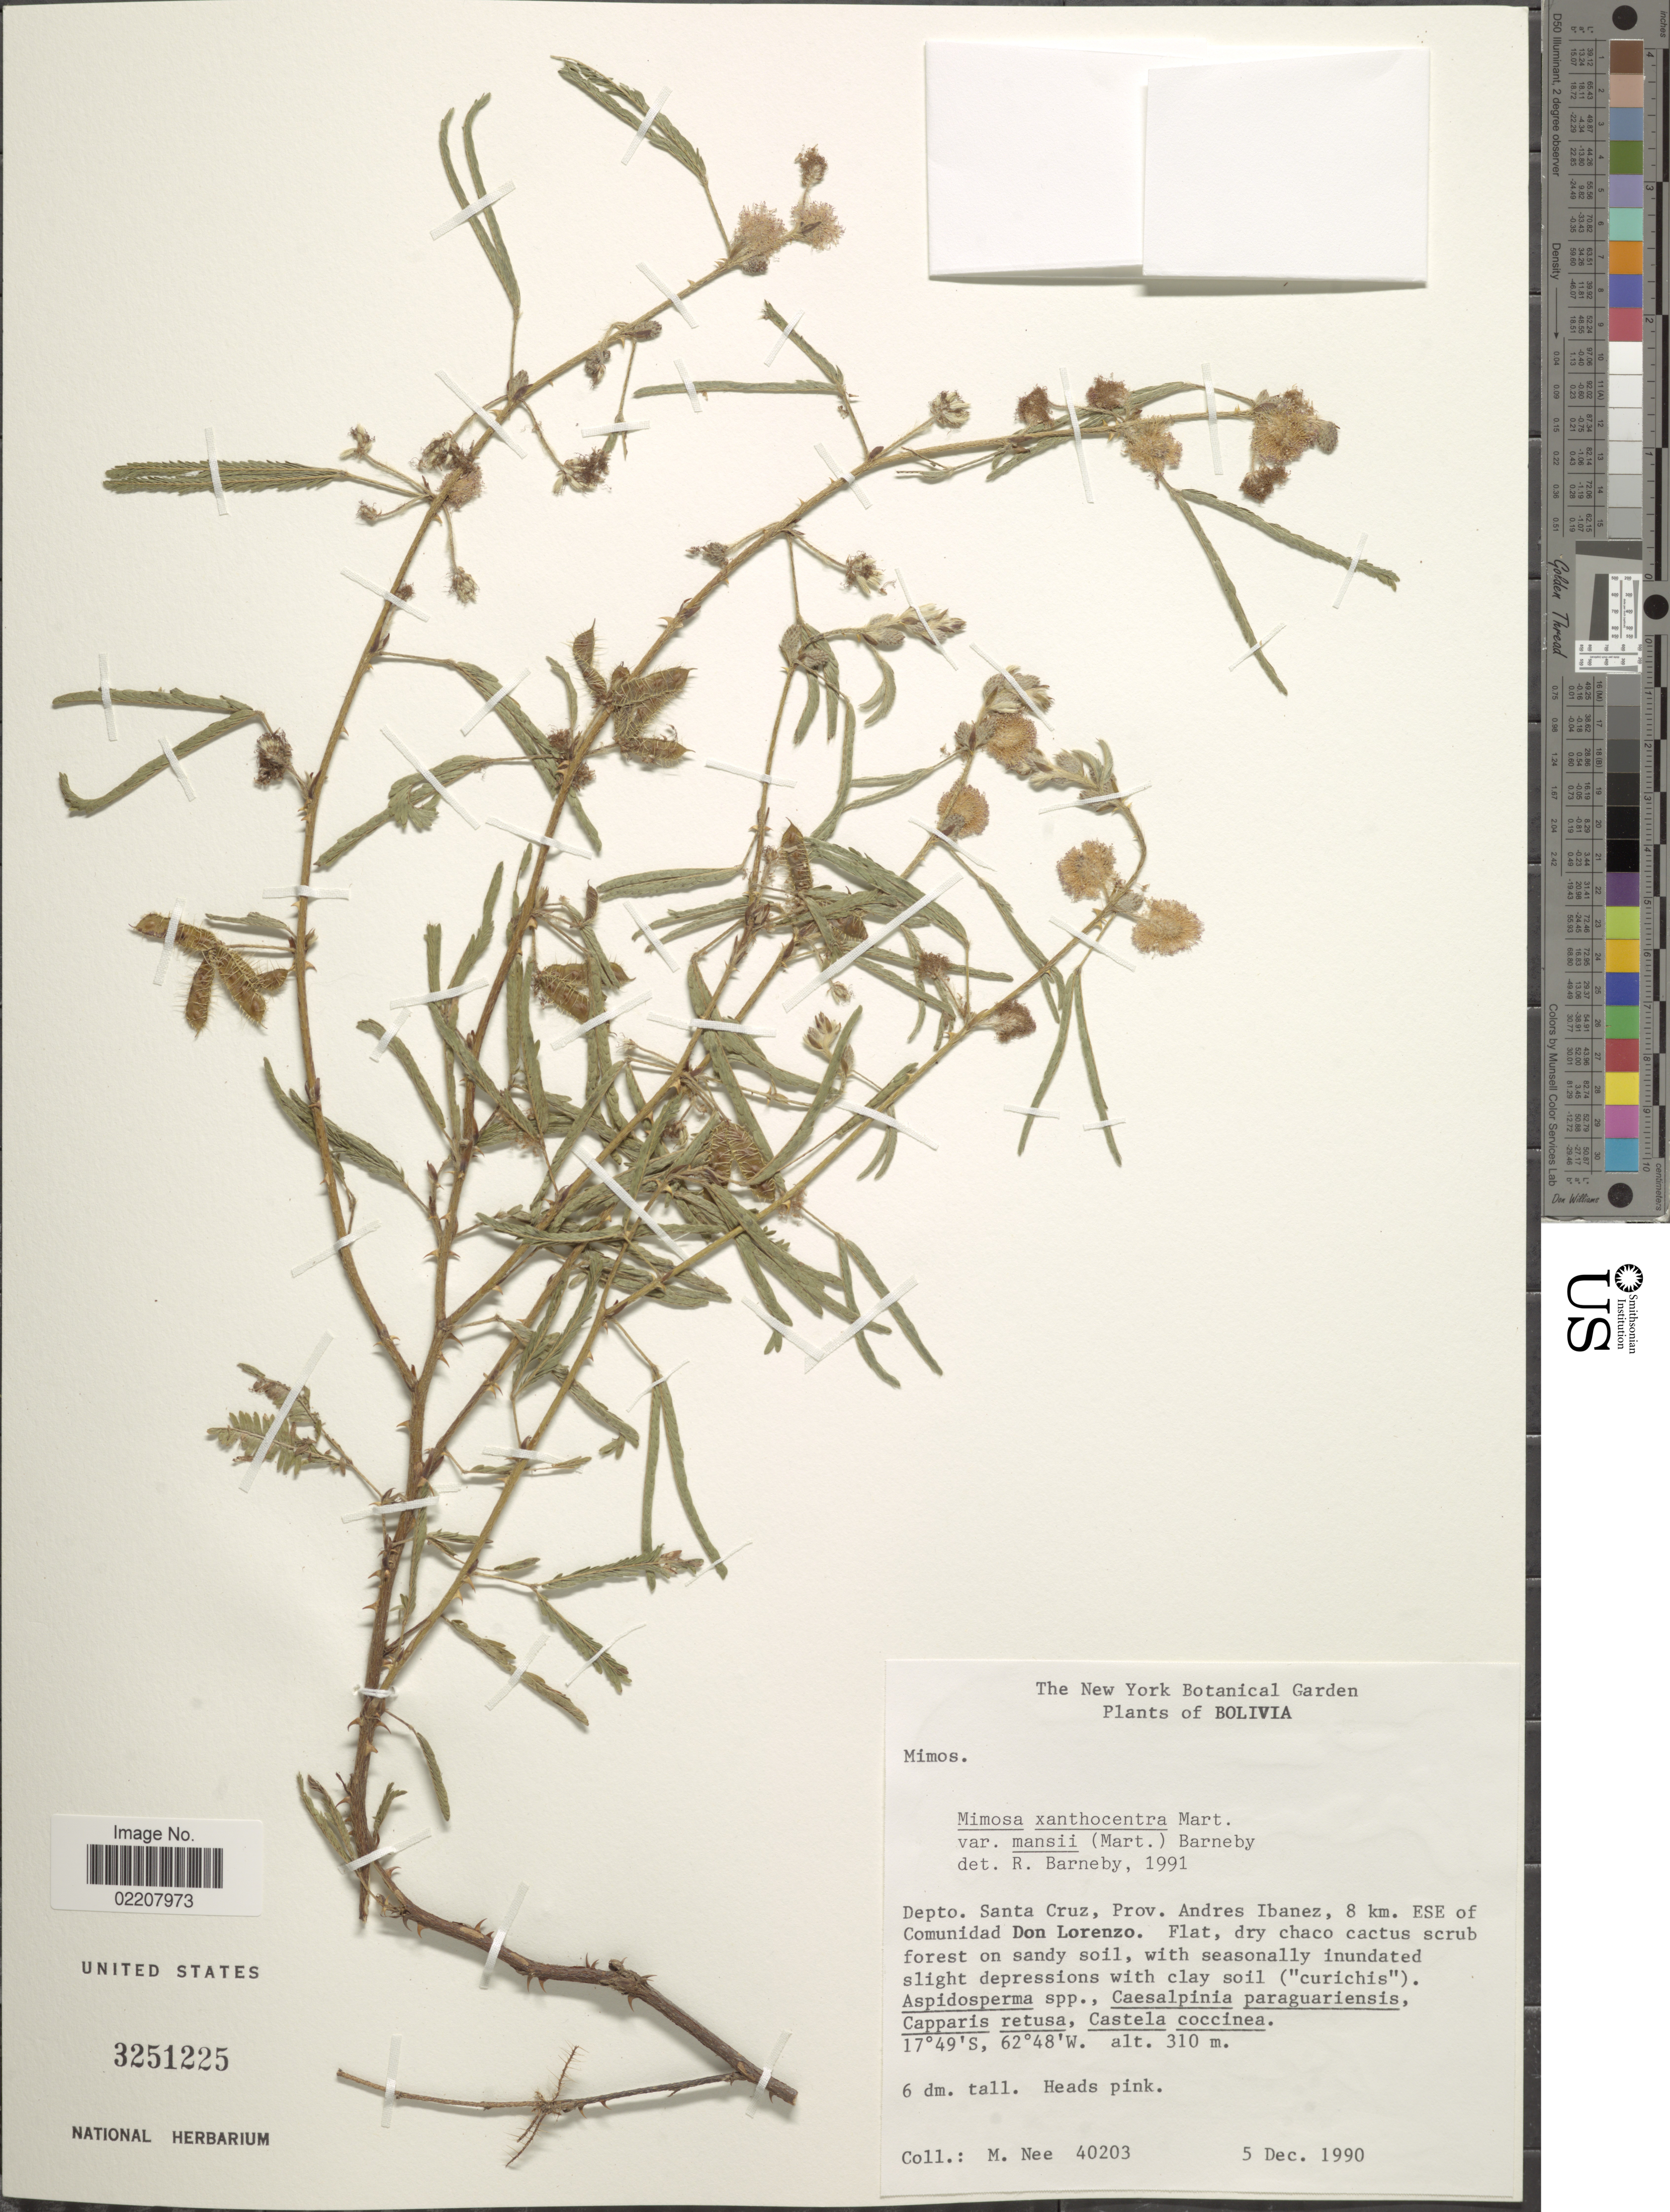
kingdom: Plantae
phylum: Tracheophyta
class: Magnoliopsida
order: Fabales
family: Fabaceae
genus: Mimosa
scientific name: Mimosa xanthocentra var. mansii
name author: (Mart.) Barneby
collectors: M. Nee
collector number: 40203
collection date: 1990-12-05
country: Bolivia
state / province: Santa Cruz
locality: Prov. Andres Ibanez, 8 km. ESE of Comunidad Don Lorenzo.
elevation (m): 310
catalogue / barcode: US 3251225